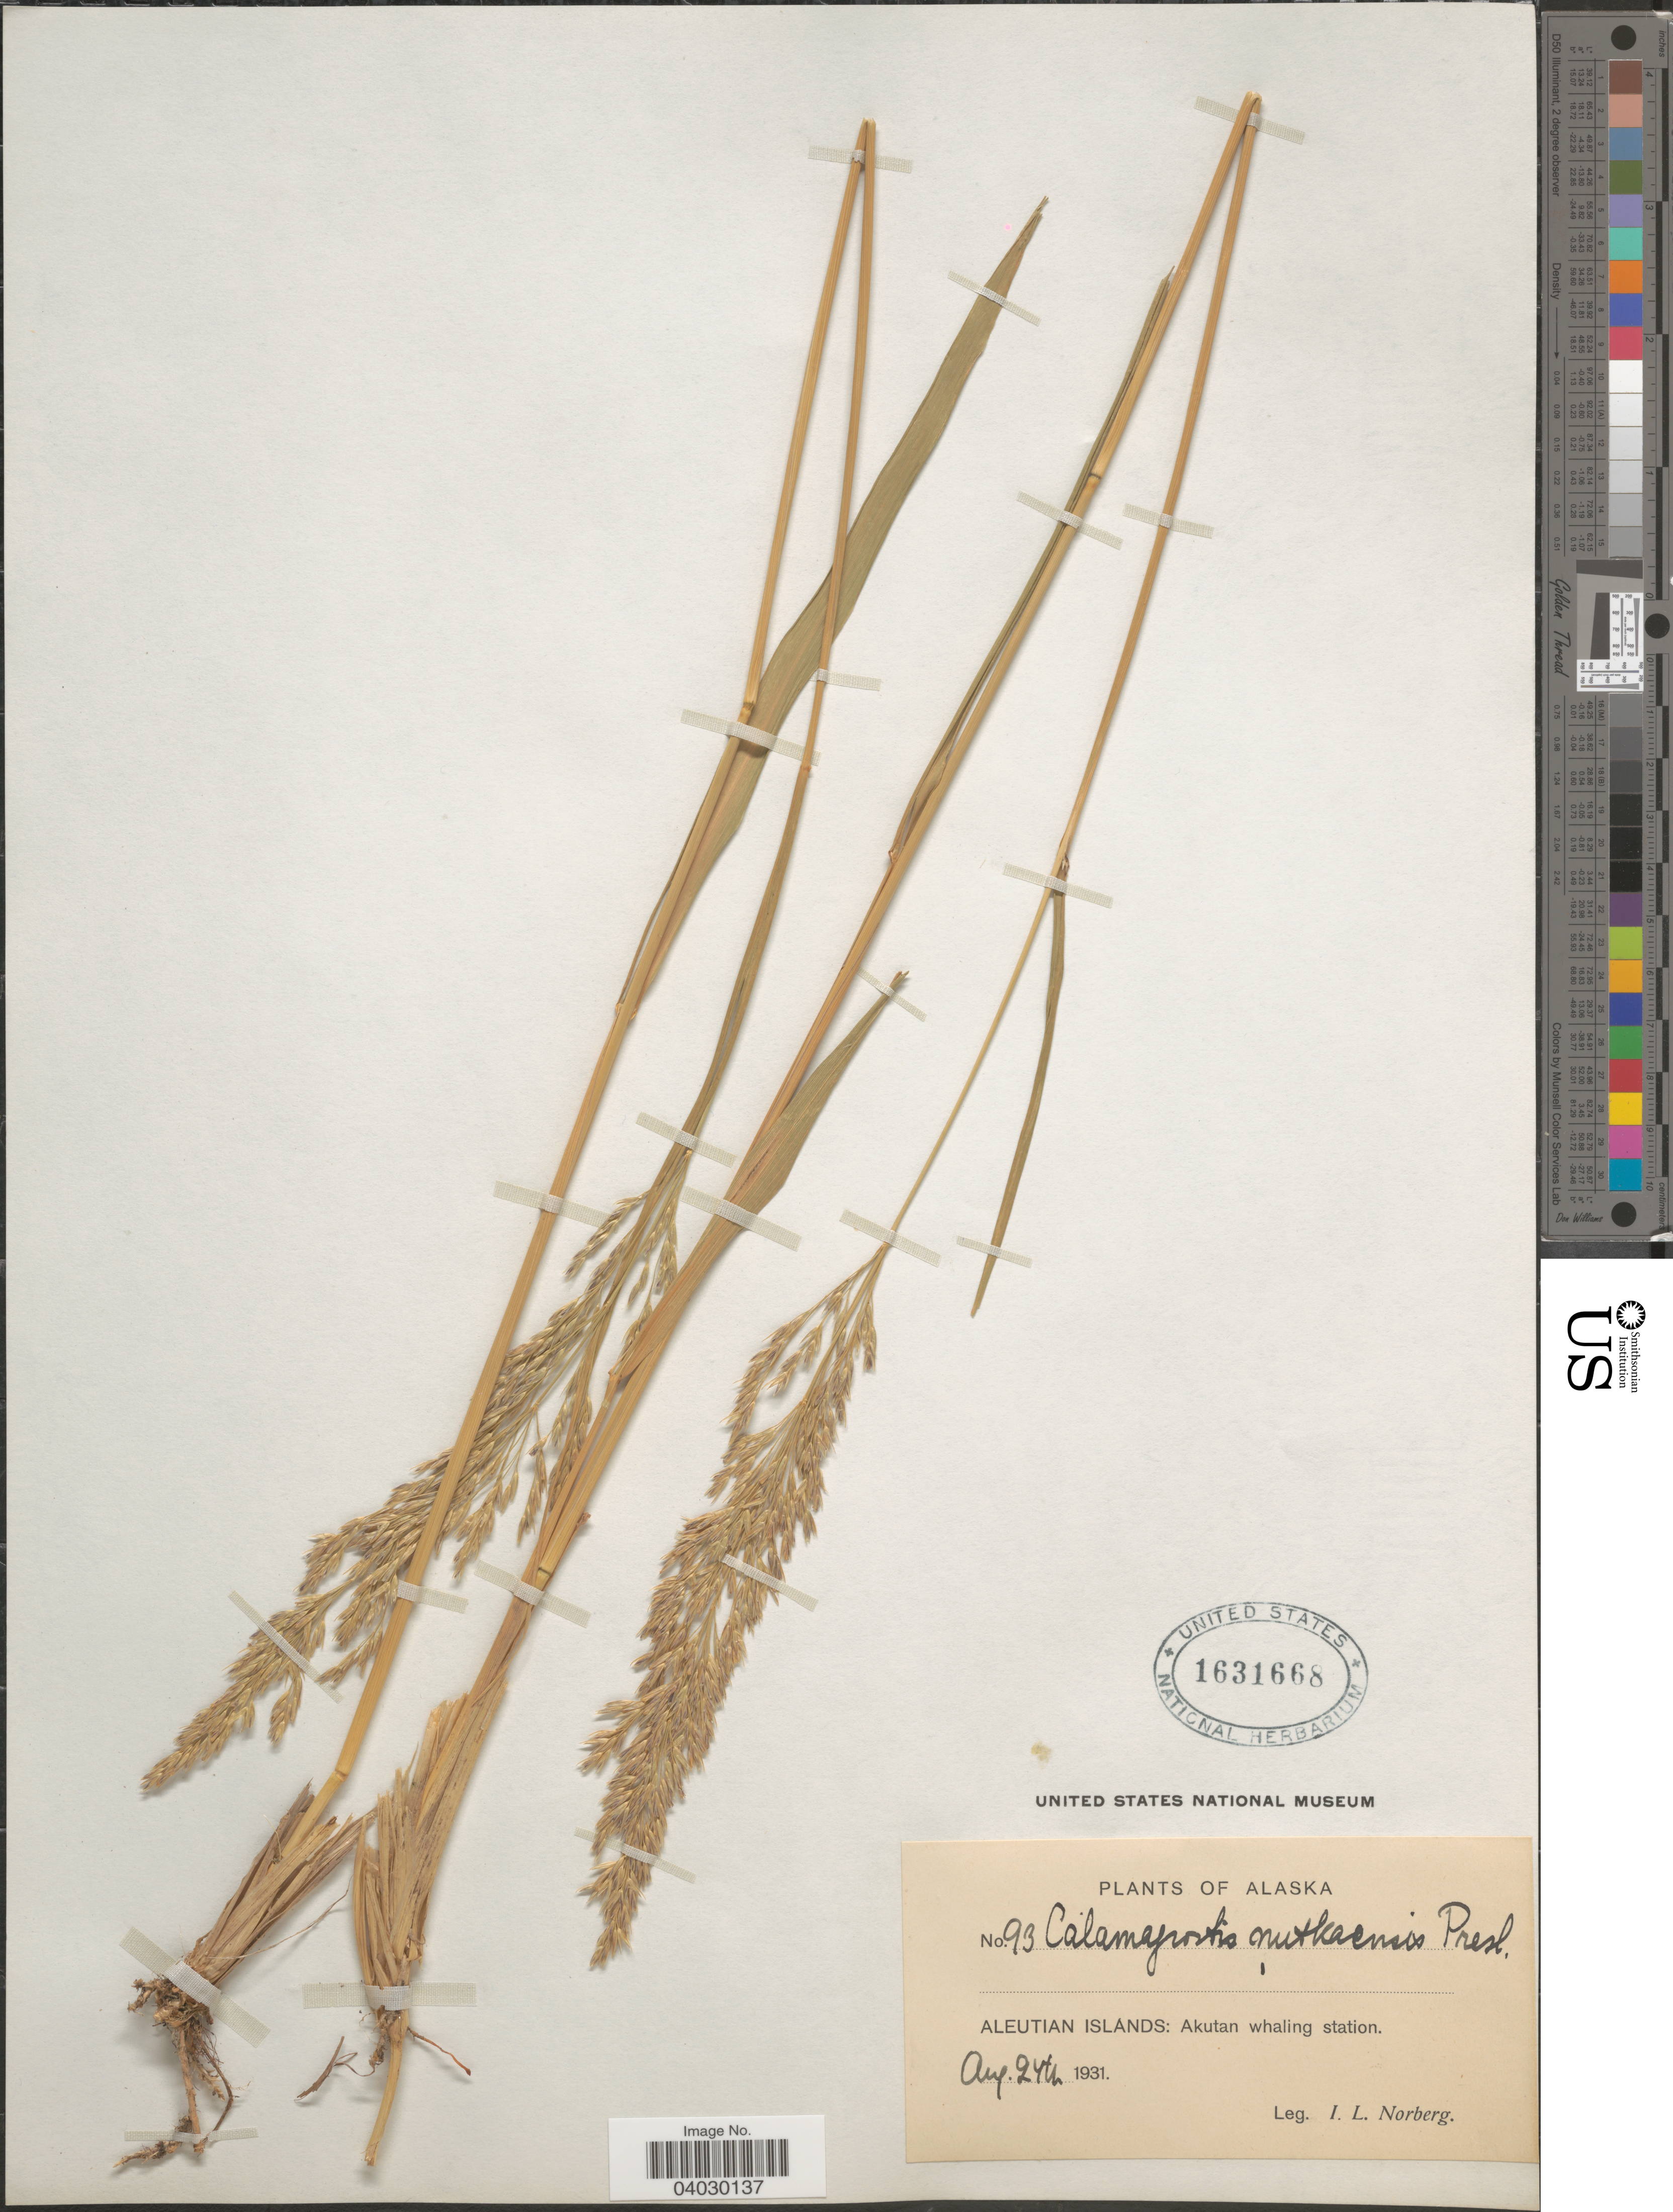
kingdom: Plantae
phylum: Tracheophyta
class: Liliopsida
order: Poales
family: Poaceae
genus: Calamagrostis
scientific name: Calamagrostis nutkaensis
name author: (J. Presl) Steud.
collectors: I. Norberg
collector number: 93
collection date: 1931-08-24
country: United States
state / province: Alaska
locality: Aleutian Islands: Akutan whaling station.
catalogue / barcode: US 1631668